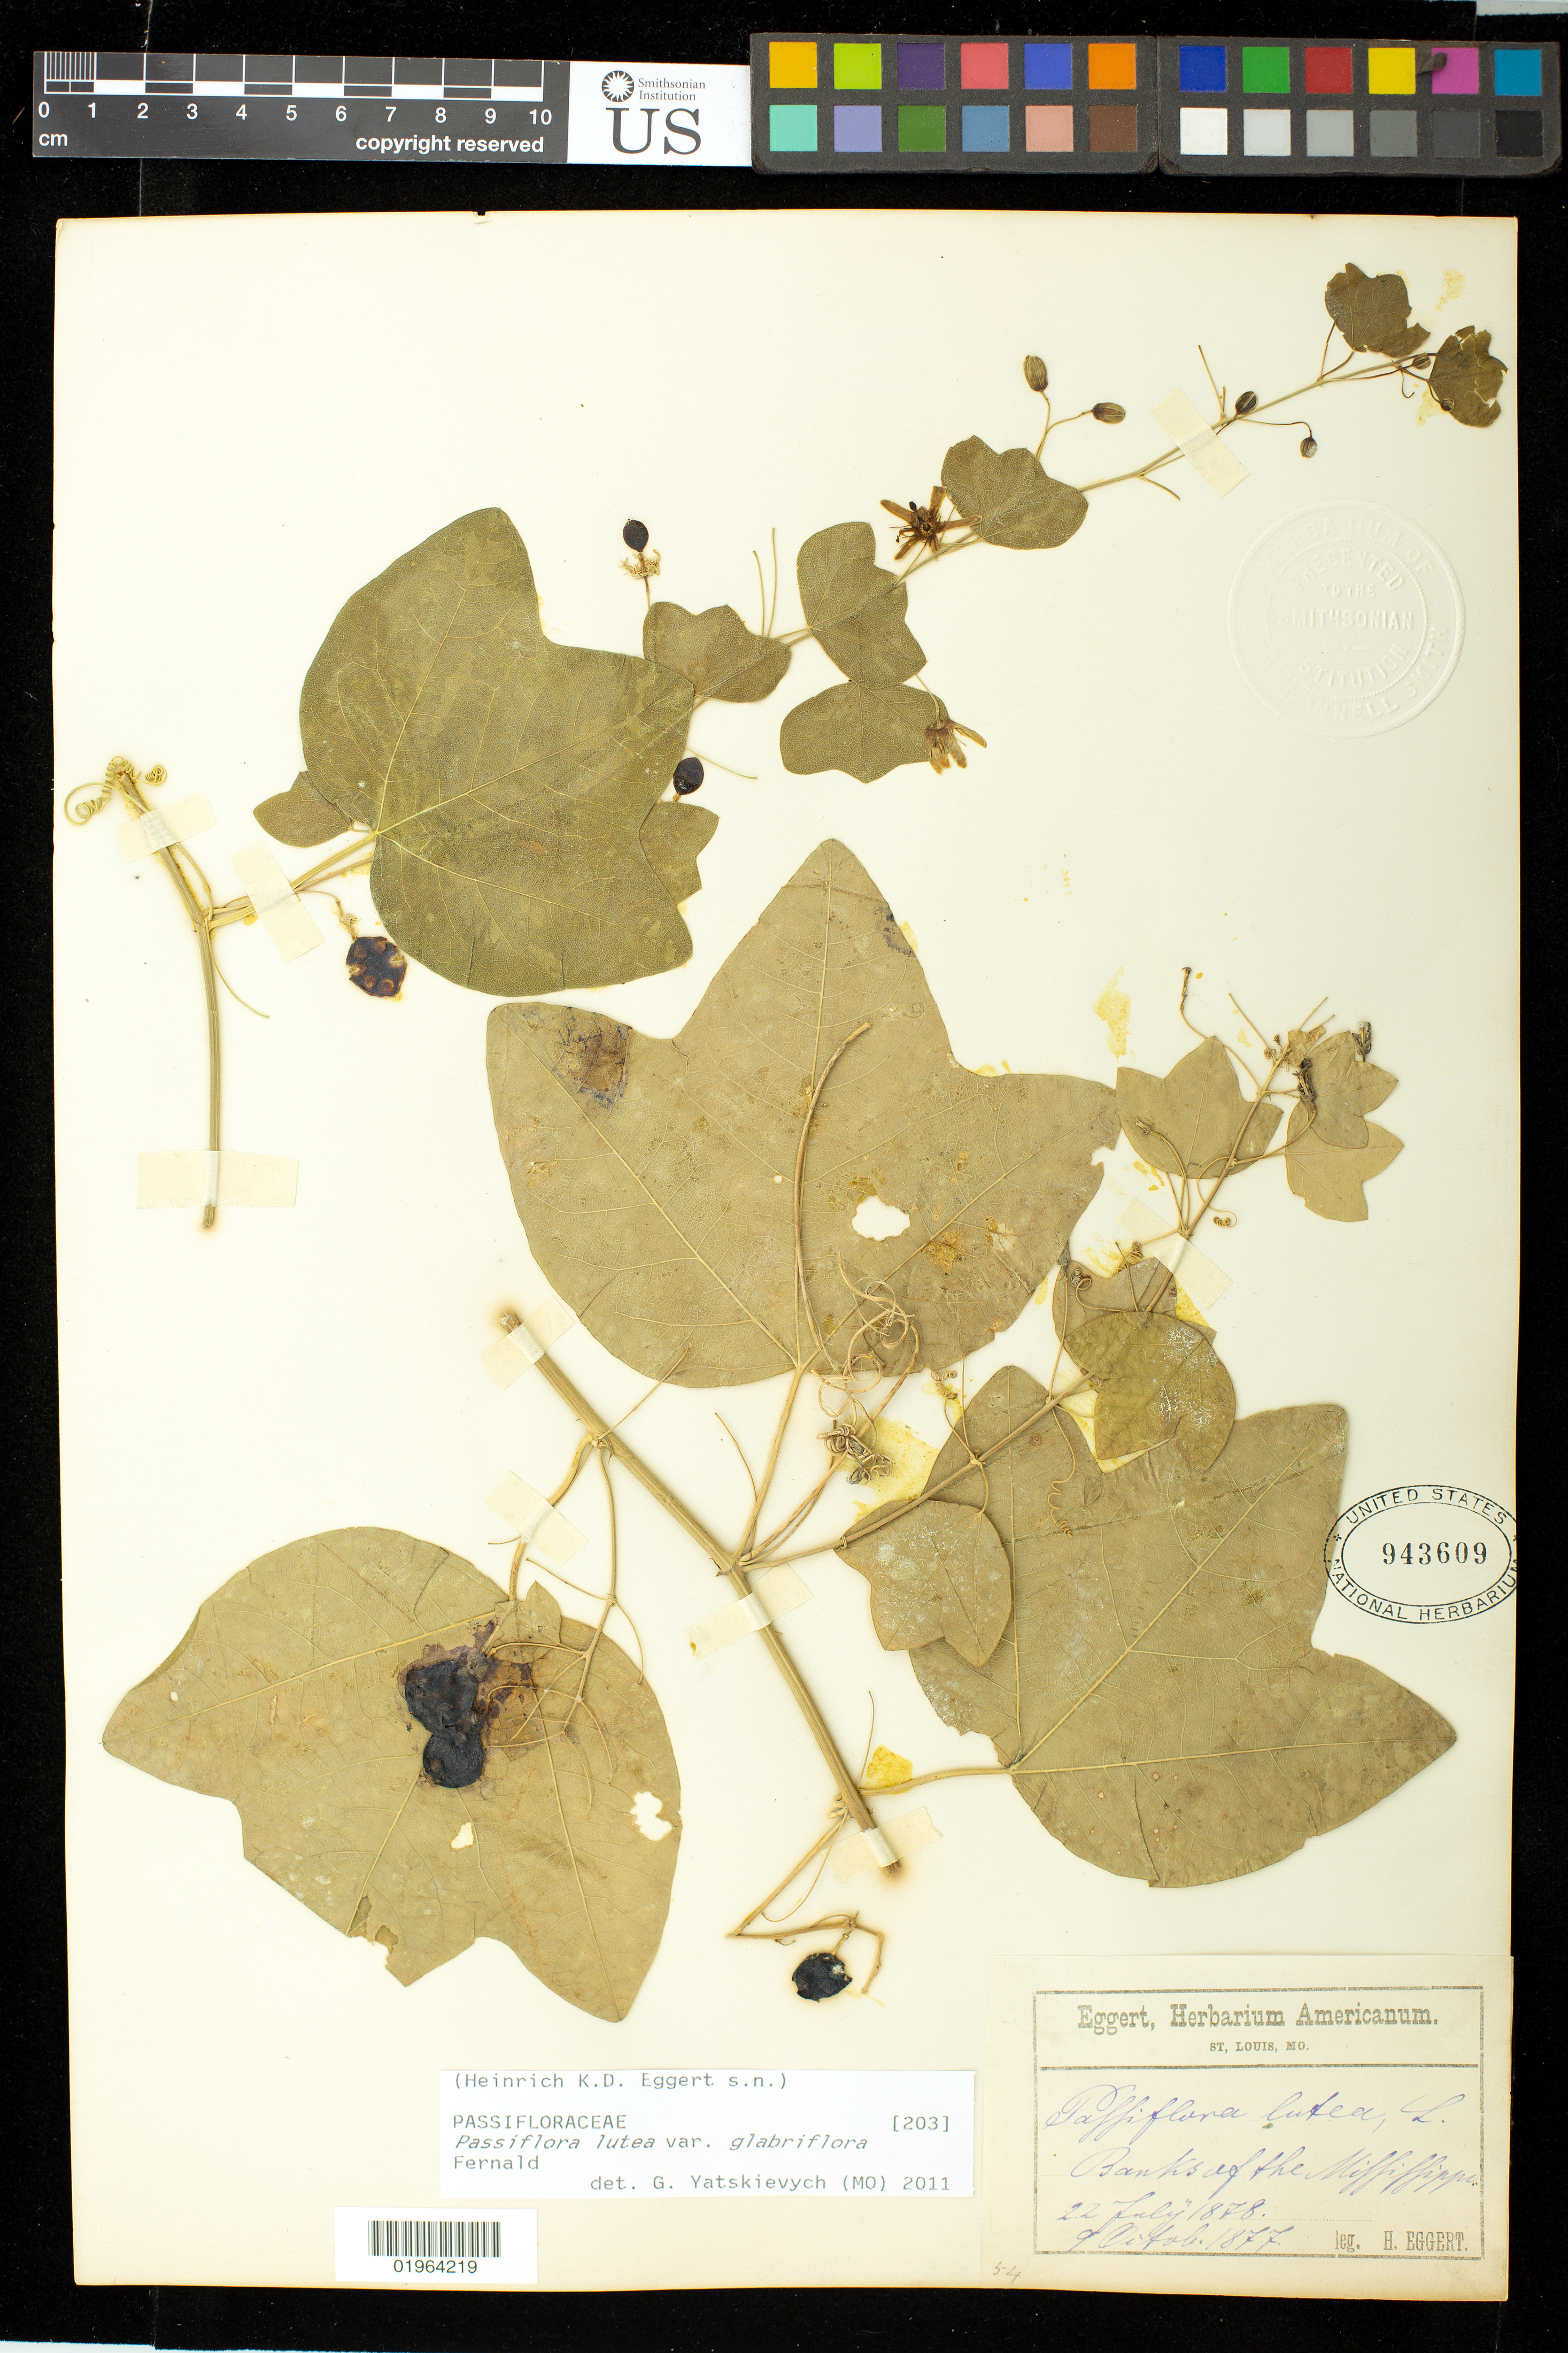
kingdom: Plantae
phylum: Tracheophyta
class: Magnoliopsida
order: Malpighiales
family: Passifloraceae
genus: Passiflora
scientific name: Passiflora lutea var. glabriflora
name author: Fernald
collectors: H. Eggert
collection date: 1877-10-09/1978-07-22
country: United States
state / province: Missouri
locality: Banks of Mississippi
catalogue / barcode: US 943609